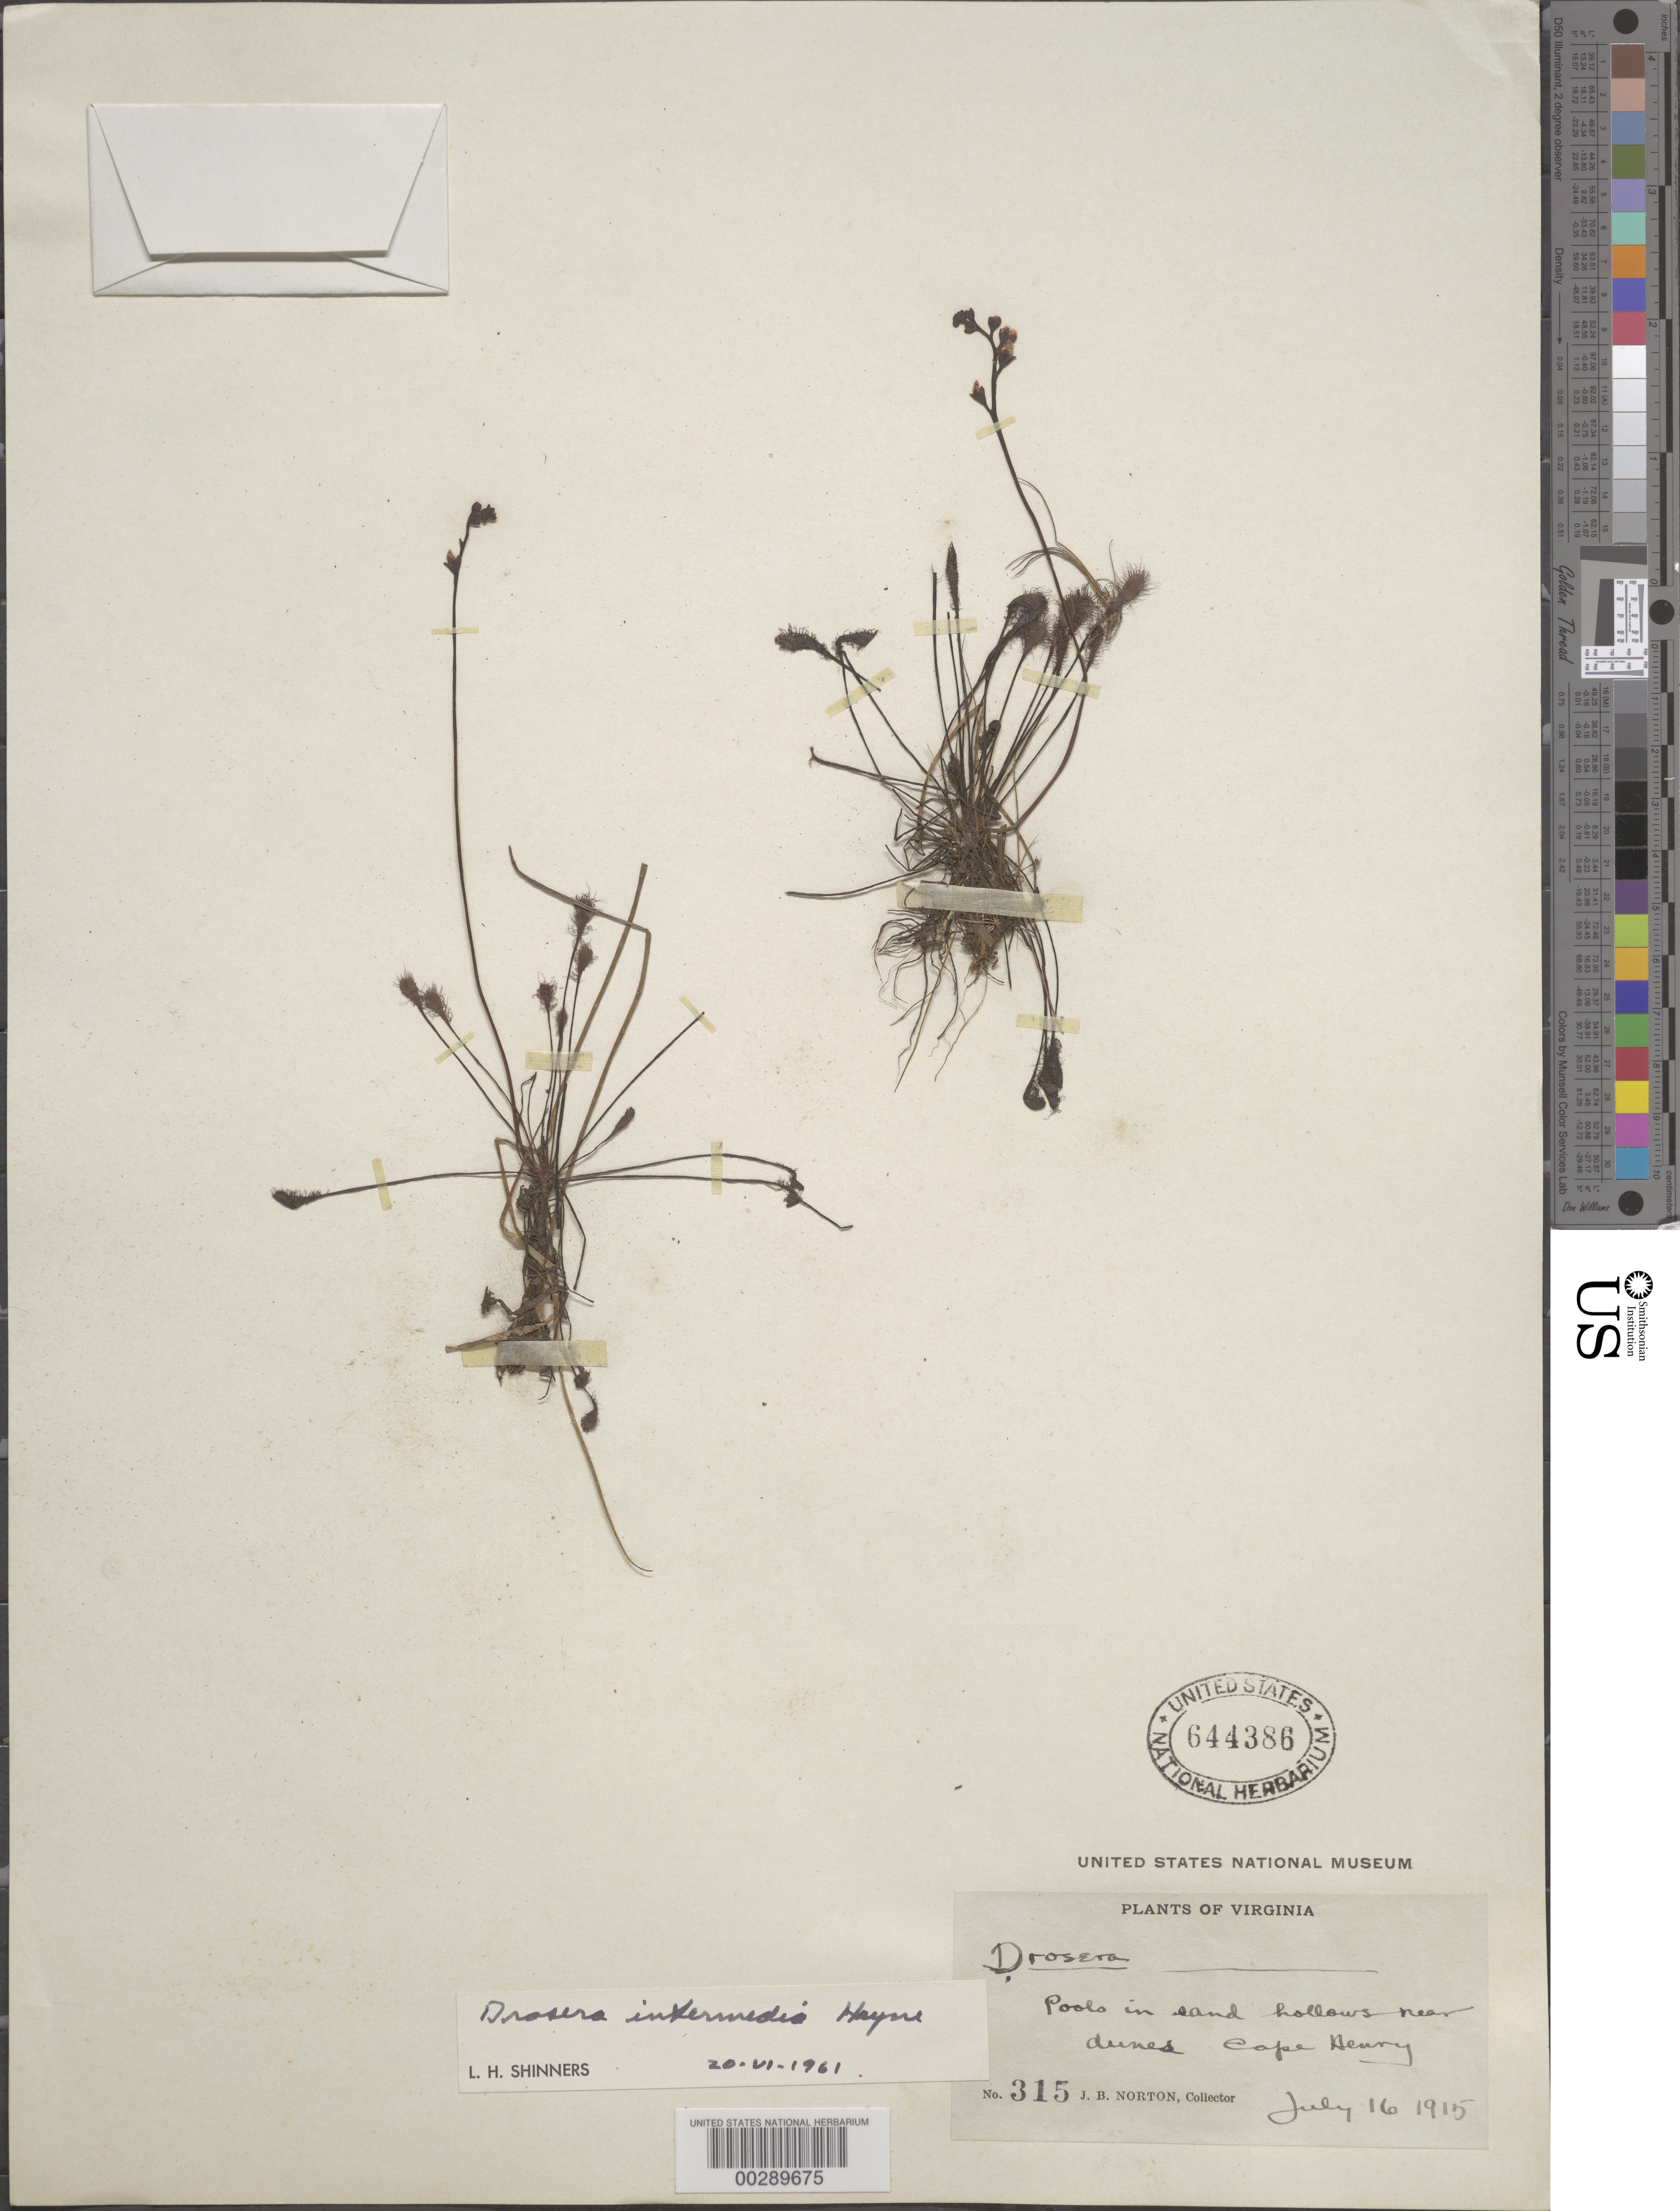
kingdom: Plantae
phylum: Tracheophyta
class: Magnoliopsida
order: Caryophyllales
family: Droseraceae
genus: Drosera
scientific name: Drosera intermedia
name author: Hayne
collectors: J. Norton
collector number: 315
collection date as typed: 16 Jul 1915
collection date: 1915-07-16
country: United States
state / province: Virginia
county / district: City of Virginia Beach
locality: Near cape henry, princess anne county. [princess anne county is now part of City of Virginia Beach.]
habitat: Pools in sand hollows near dunes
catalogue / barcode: US 644386